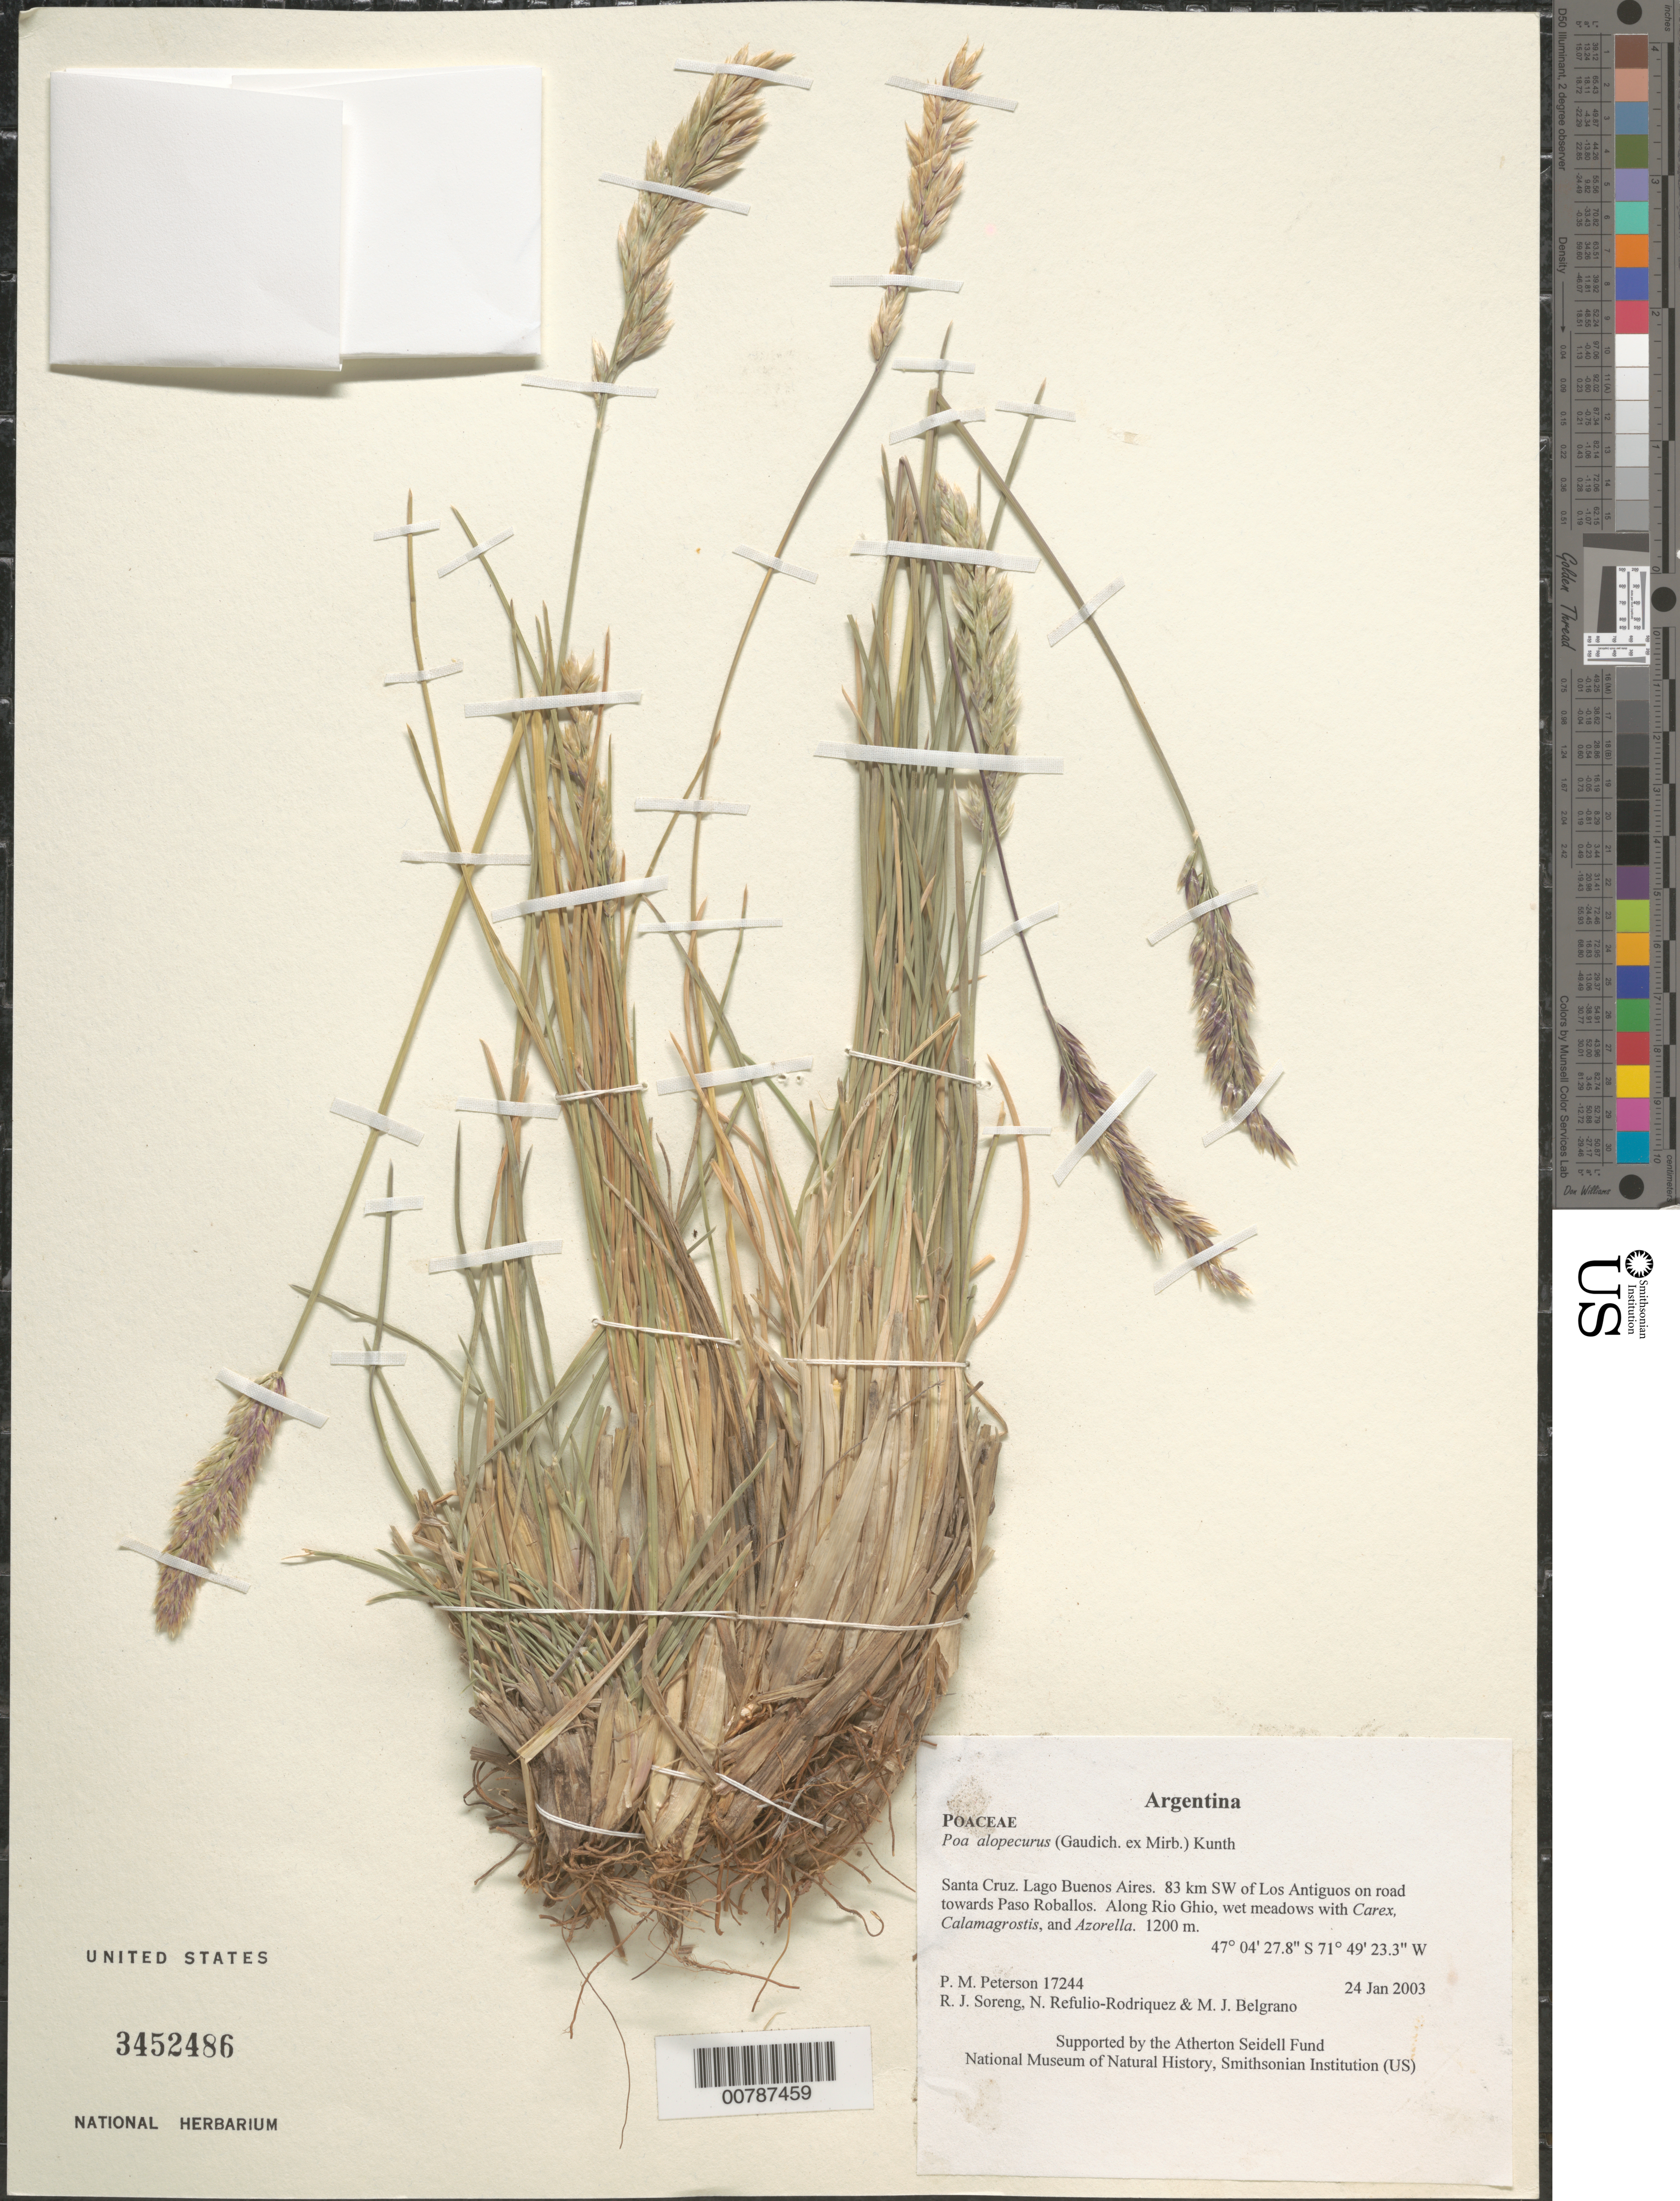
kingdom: Plantae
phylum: Tracheophyta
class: Liliopsida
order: Poales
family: Poaceae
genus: Poa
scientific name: Poa alopecurus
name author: (Gaudich. ex Mirb.) Kunth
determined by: Soreng, Robert J., Research Associate (BOT), Smithsonian Institution - National Museum of Natural History (UNITED STATES)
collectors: P. M. Peterson, R. J. Soreng, N. Refulio-Rodríguez & M. Belgrano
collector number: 17244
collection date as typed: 24 Jan 2003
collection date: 2003-01-24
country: Argentina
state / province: Santa Cruz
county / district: Lago Buenos Aires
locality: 83 km SW of Los Antiguos on road towards Paso Roballos. Along Rio Ghio, wet meadows with Carex, Calamagrostis, and Azorella.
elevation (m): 1200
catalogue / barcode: US 3452486